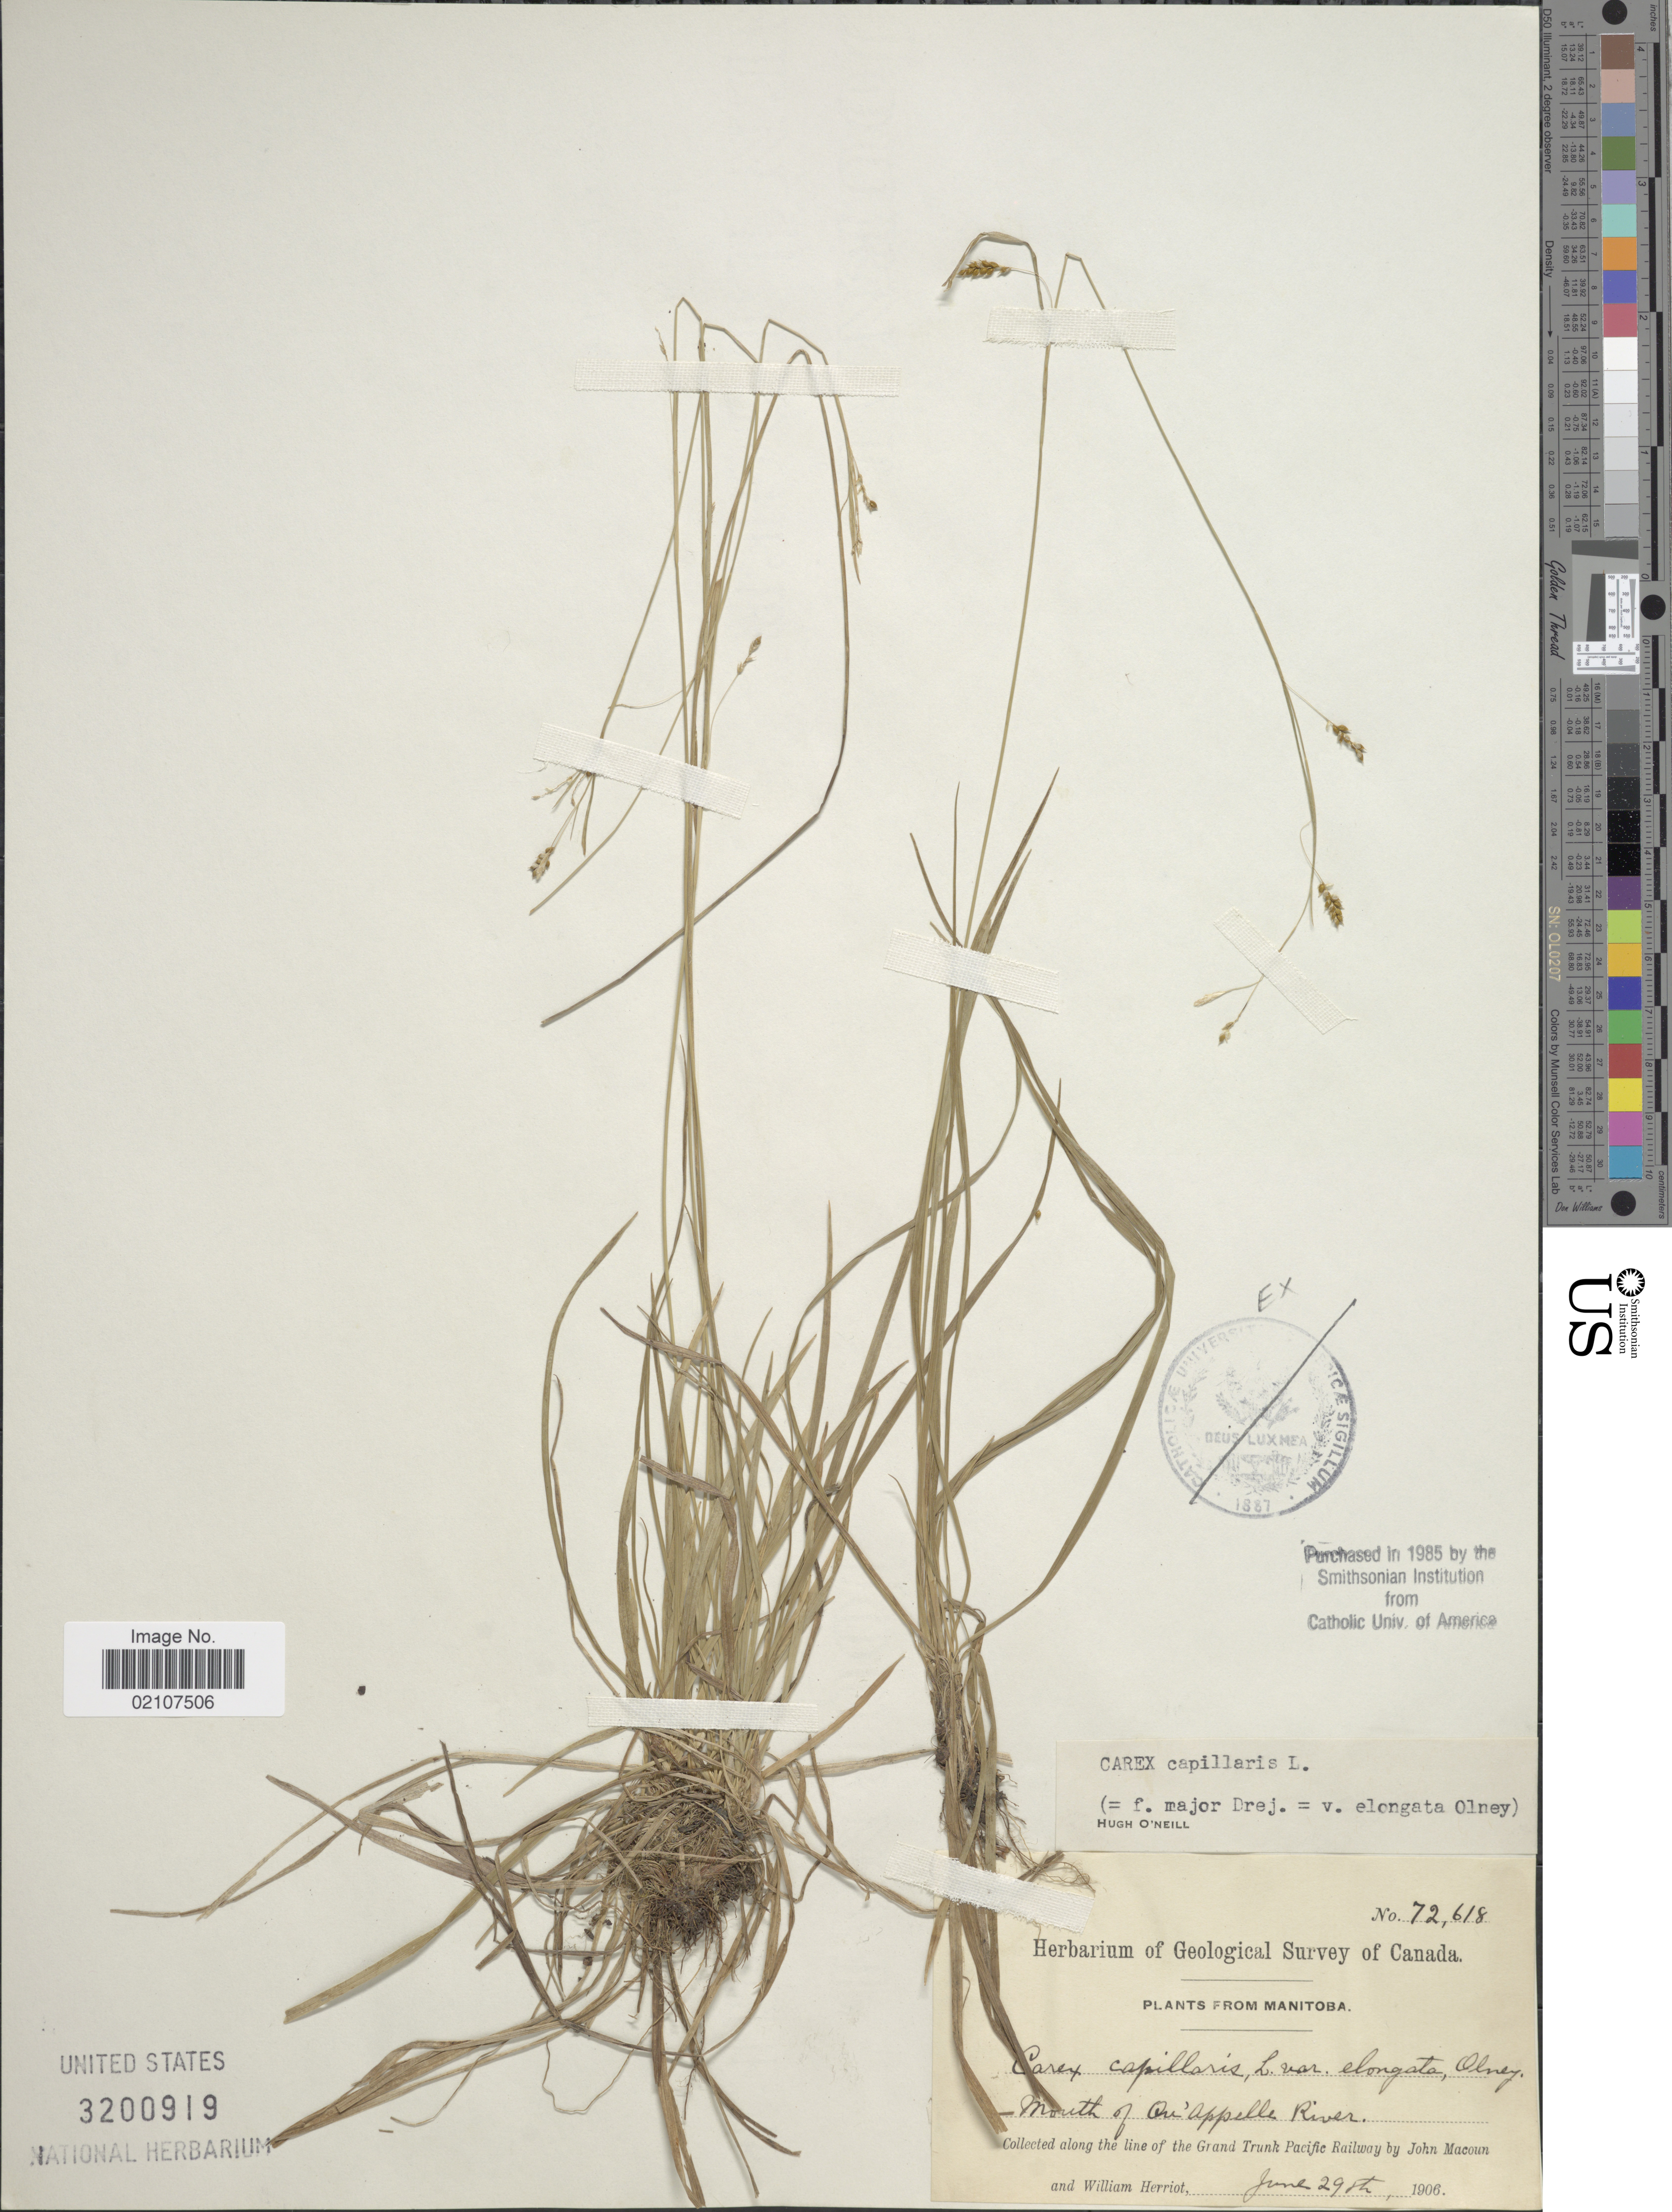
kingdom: Plantae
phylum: Tracheophyta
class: Liliopsida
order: Poales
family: Cyperaceae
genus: Carex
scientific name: Carex capillaris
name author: L.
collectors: J. Macoun & W. Herriot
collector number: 72618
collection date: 1906-06-29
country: Canada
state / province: Manitoba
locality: Mouth of Qu'Appelle River, along the line of the Grand Trunk Pacific Railway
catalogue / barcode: US 3200919